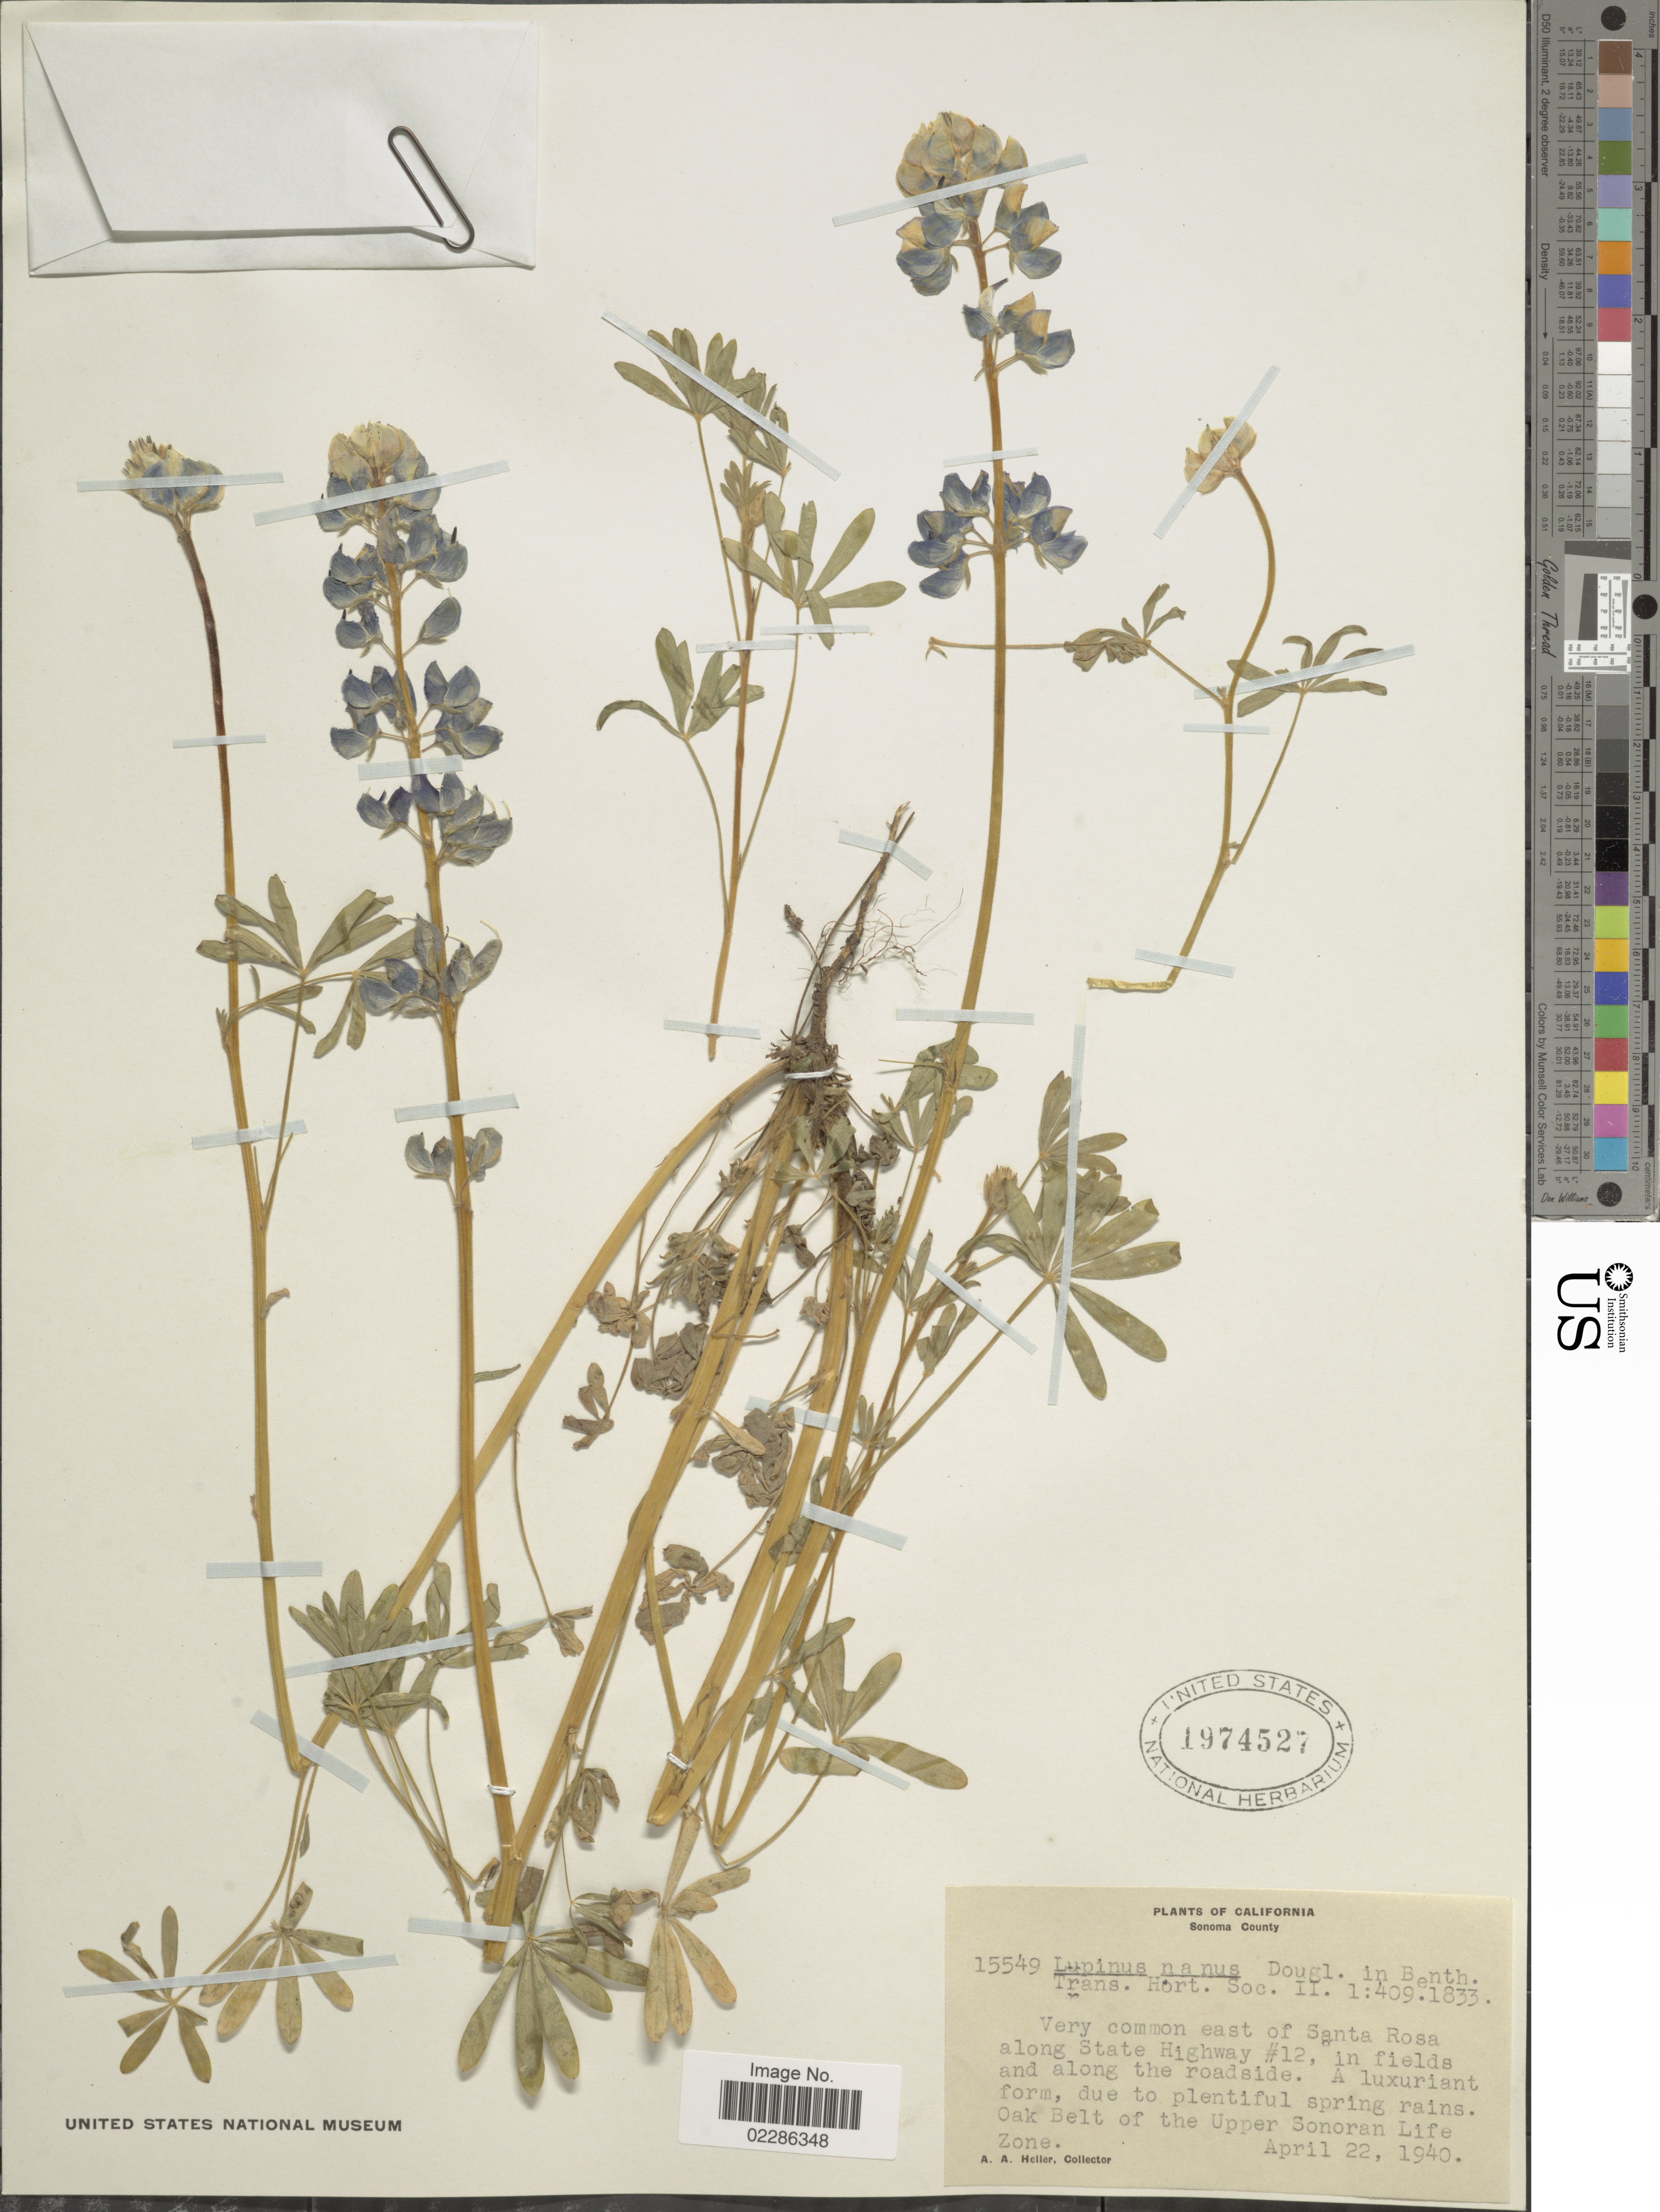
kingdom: Plantae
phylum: Tracheophyta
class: Magnoliopsida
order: Fabales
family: Fabaceae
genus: Lupinus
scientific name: Lupinus nanus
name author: Douglas ex Benth.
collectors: A. A. Heller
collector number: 15549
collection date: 1940-04-22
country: United States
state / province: California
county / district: Sonoma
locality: Sonoma County, Very common east of Santa Rosa along State Highway #12, in fields and along the roadside, Oak Belt of the Upper Sonoran Life Zone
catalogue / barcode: US 1974527